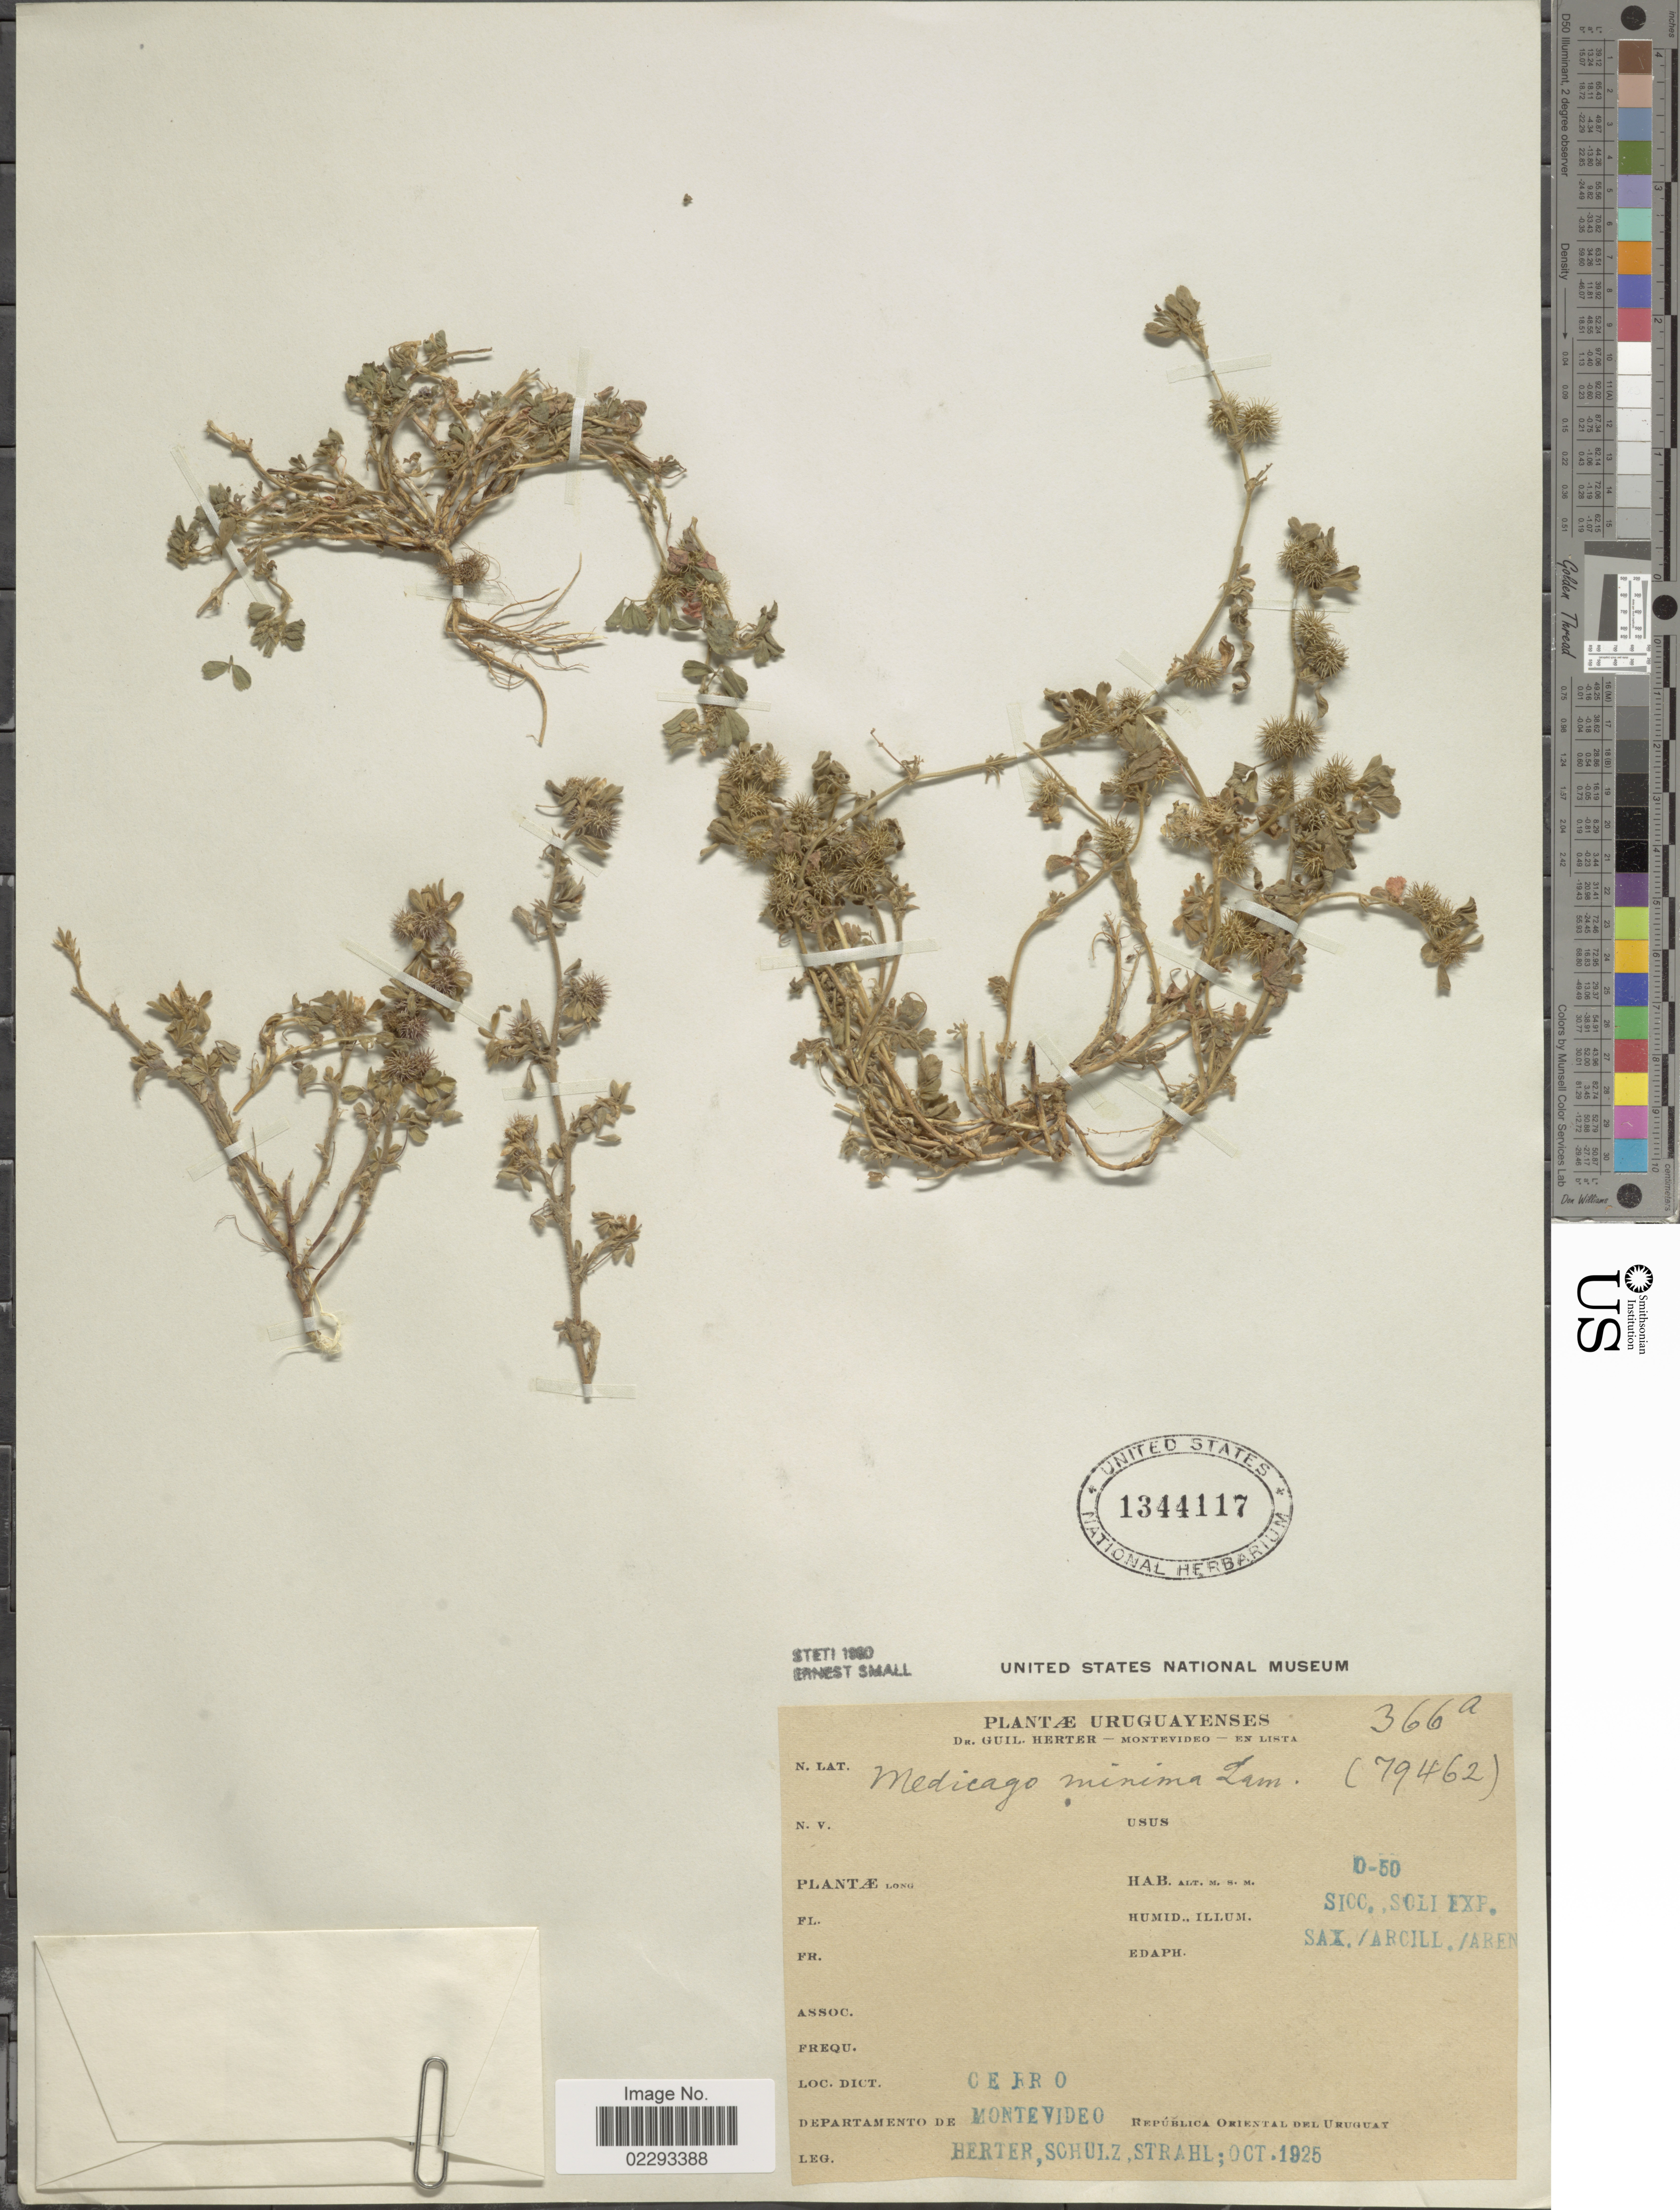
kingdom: Plantae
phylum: Tracheophyta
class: Magnoliopsida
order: Fabales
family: Fabaceae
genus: Medicago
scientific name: Medicago minima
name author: Lam.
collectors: ex Herb. W.G. Herter, Schulz, -- & -. Strahl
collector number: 366a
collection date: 1925-10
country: Uruguay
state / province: Montevideo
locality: Loc. dict. Cerro, departamento de Montevidio, República Oriental del Uruguay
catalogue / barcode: US 1344117